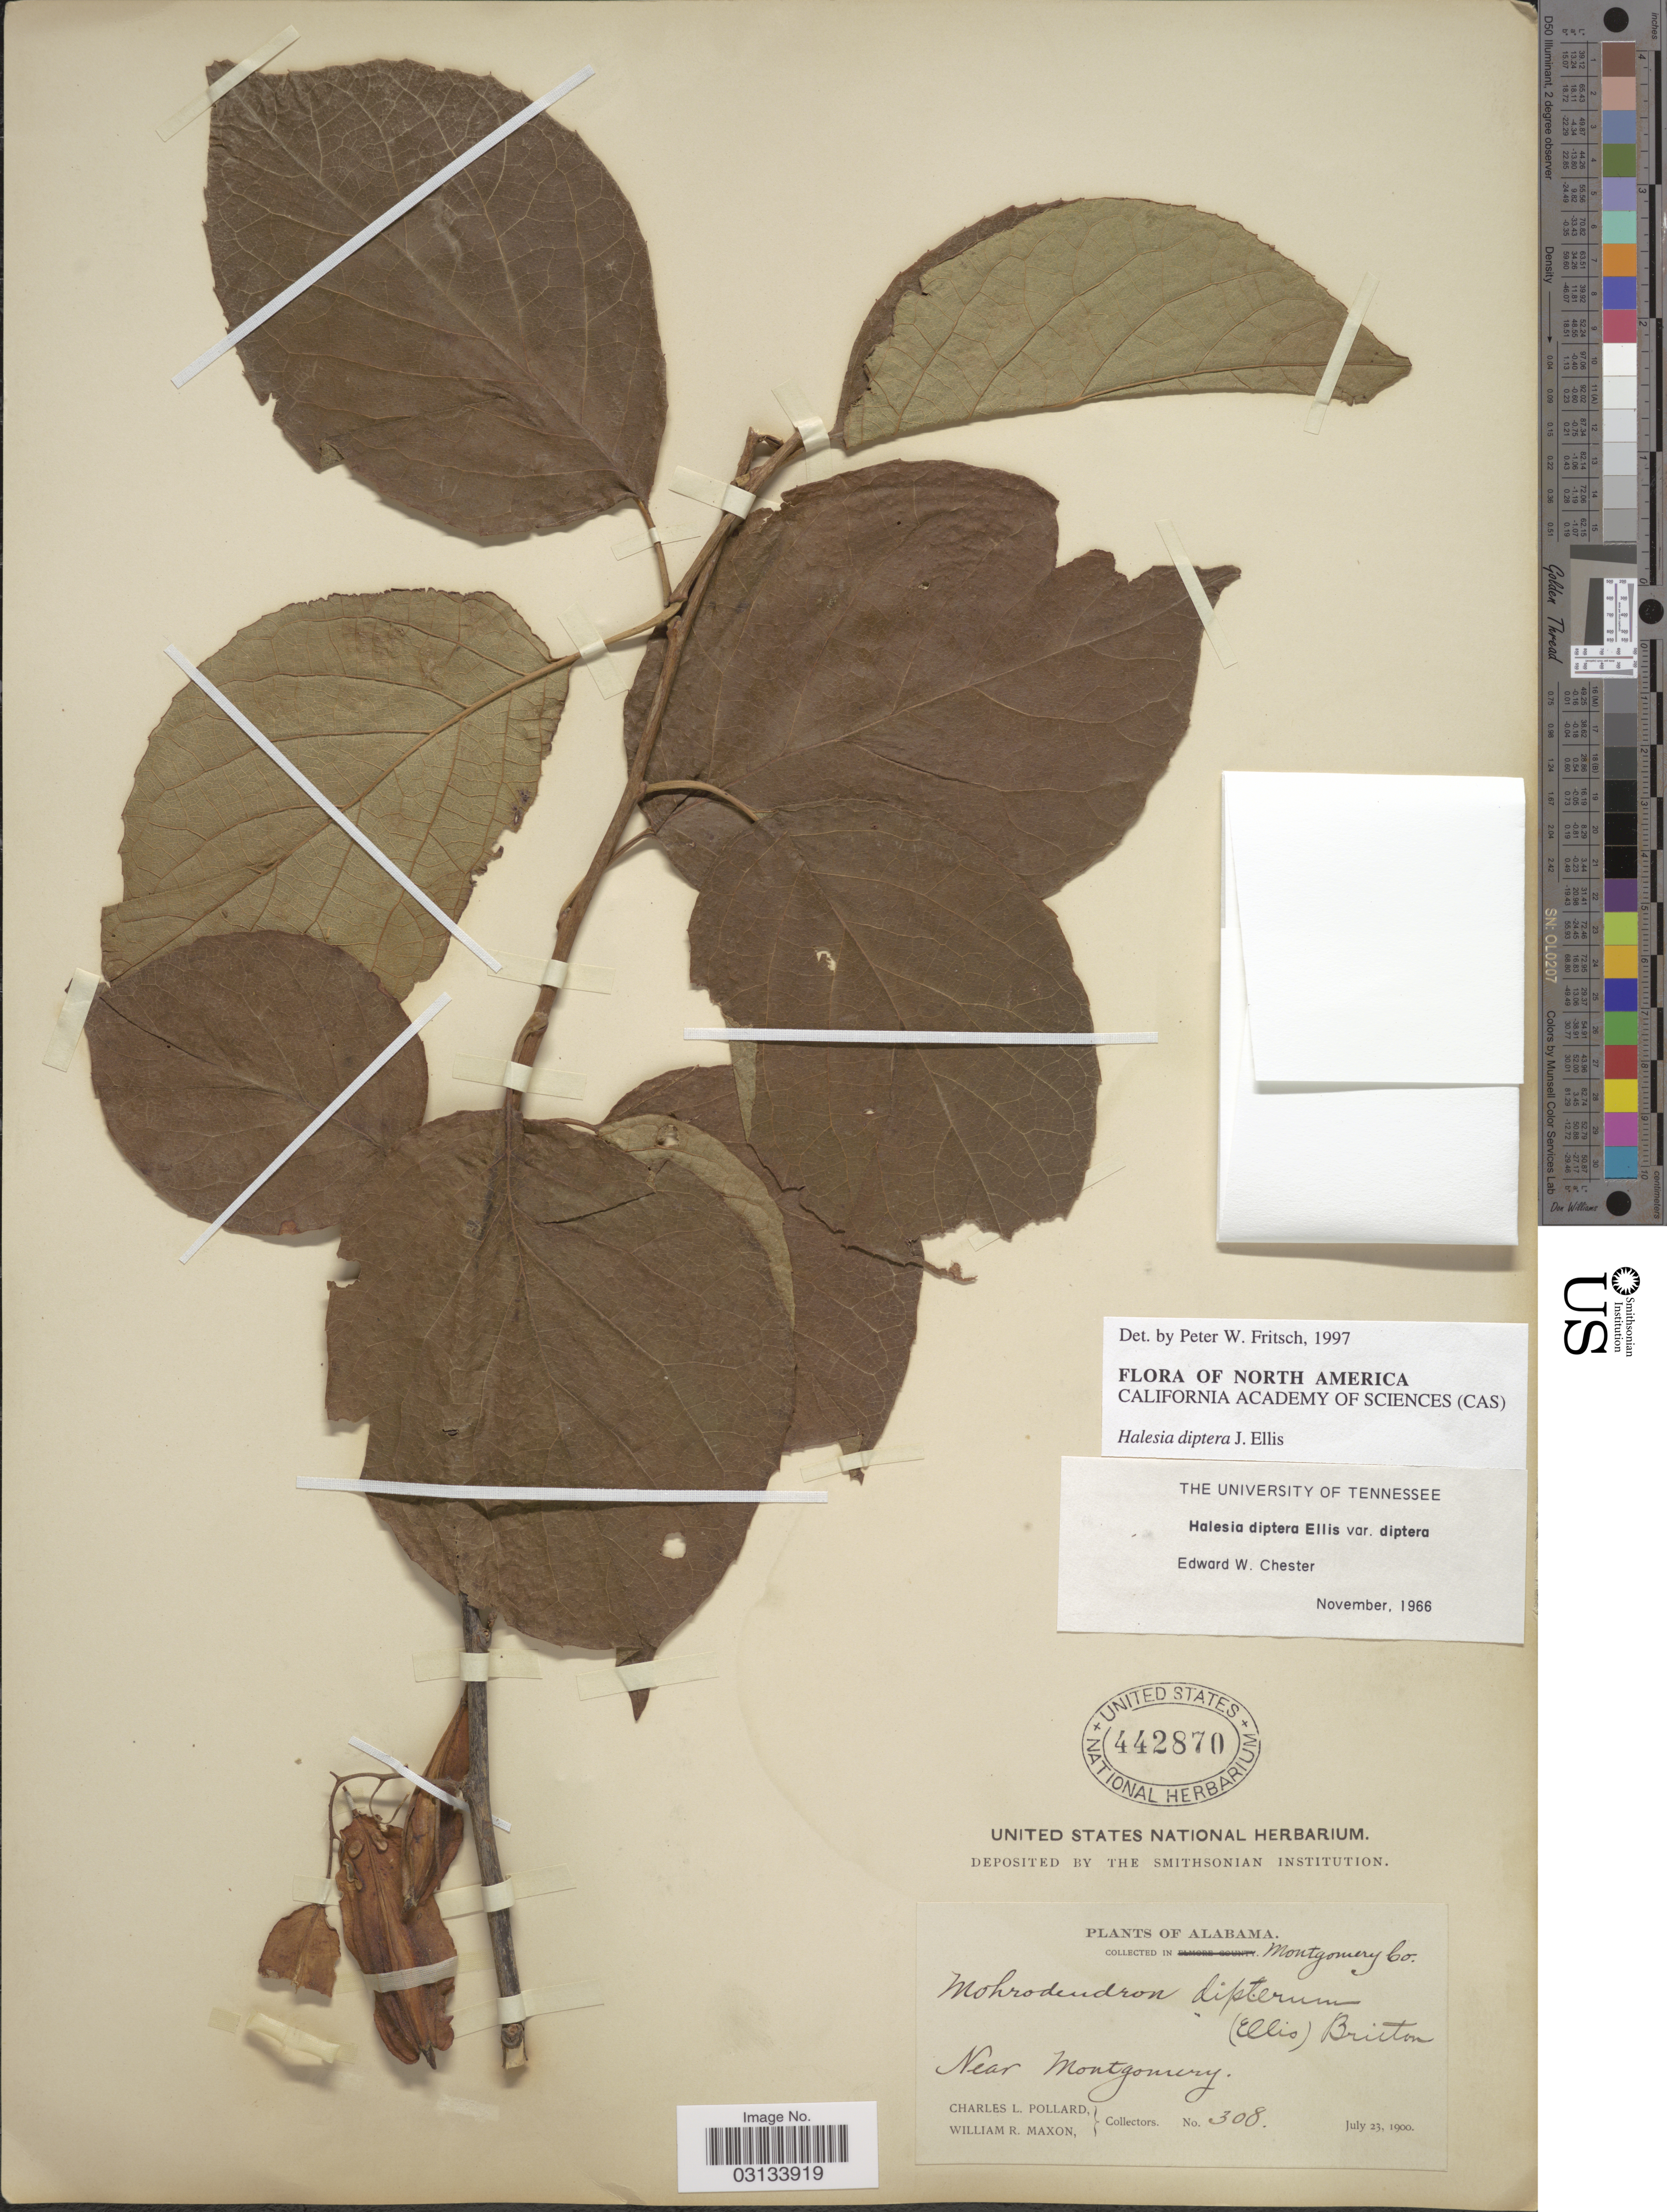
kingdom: Plantae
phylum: Tracheophyta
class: Magnoliopsida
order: Ericales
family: Styracaceae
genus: Halesia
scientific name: Halesia diptera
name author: J. Ellis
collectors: C. L. Pollard & W. R. Maxon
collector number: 308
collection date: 1900-07-23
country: United States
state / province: Alabama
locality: Montgomery Co. Near Montgomery.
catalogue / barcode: US 442870